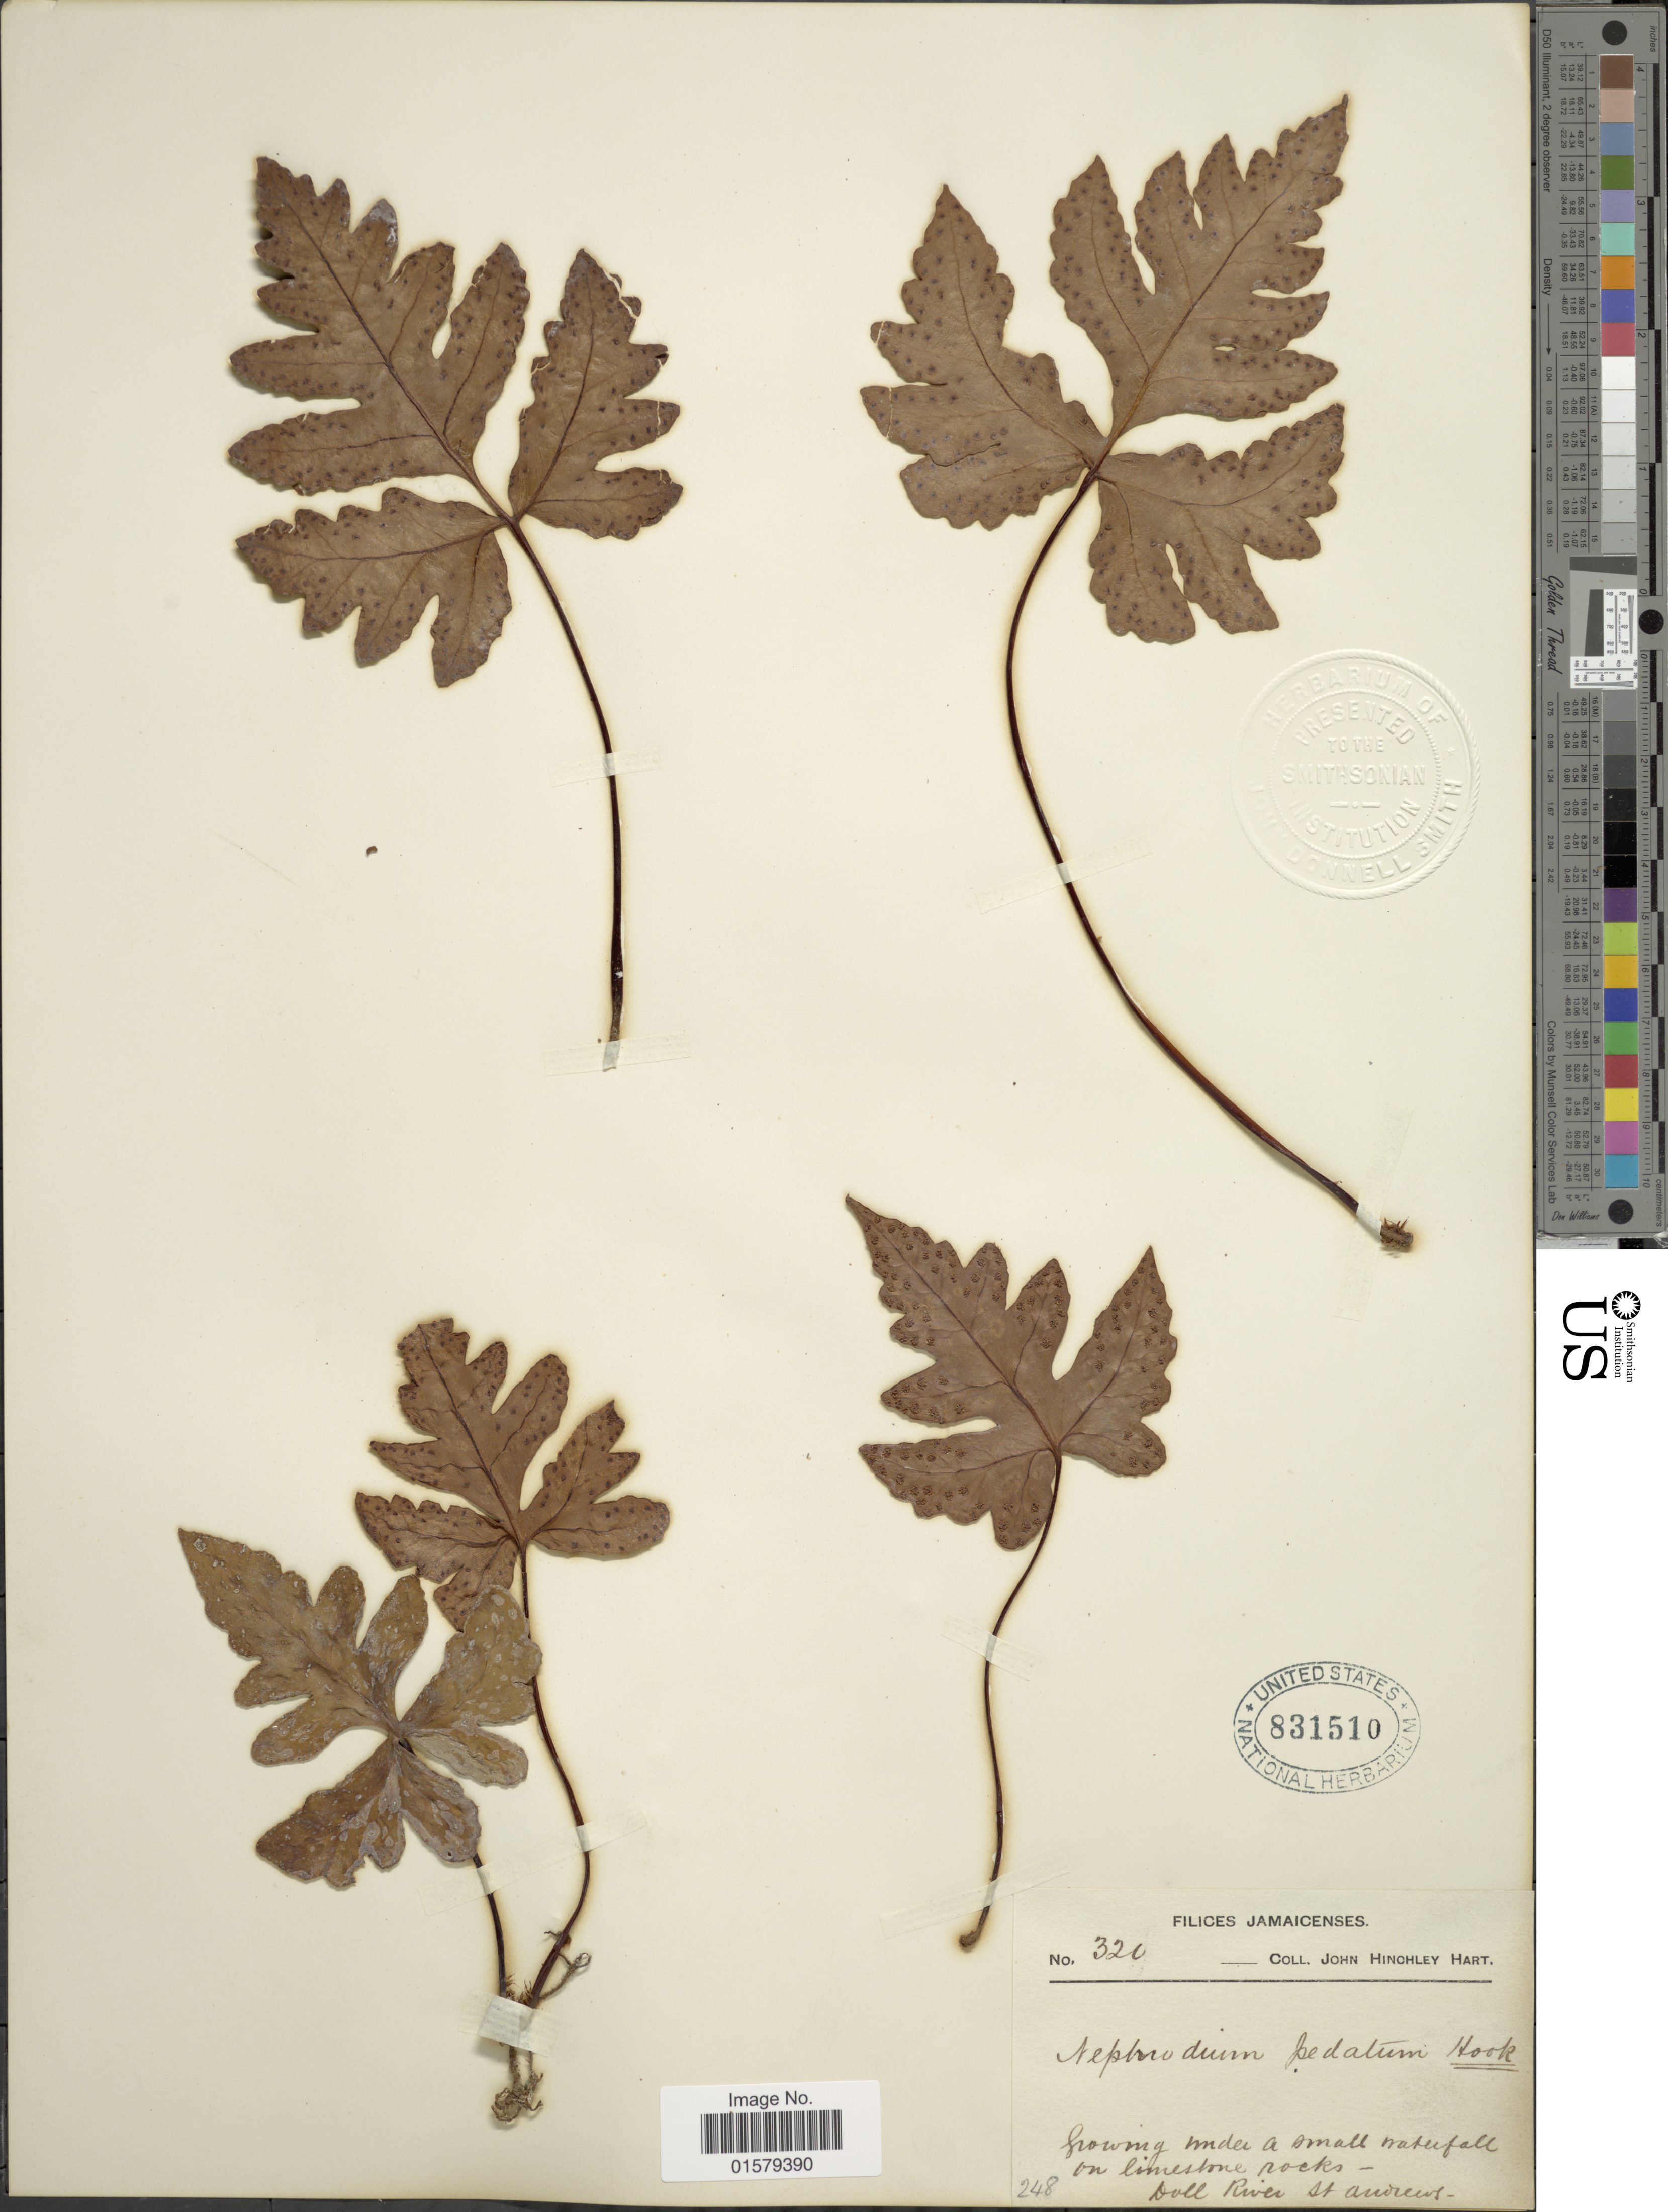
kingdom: Plantae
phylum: Tracheophyta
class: Polypodiopsida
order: Polypodiales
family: Tectariaceae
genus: Tectaria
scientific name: Tectaria pedata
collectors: J. H. Hart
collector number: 320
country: Jamaica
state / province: Saint Andrew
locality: Doll River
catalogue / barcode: US 831510